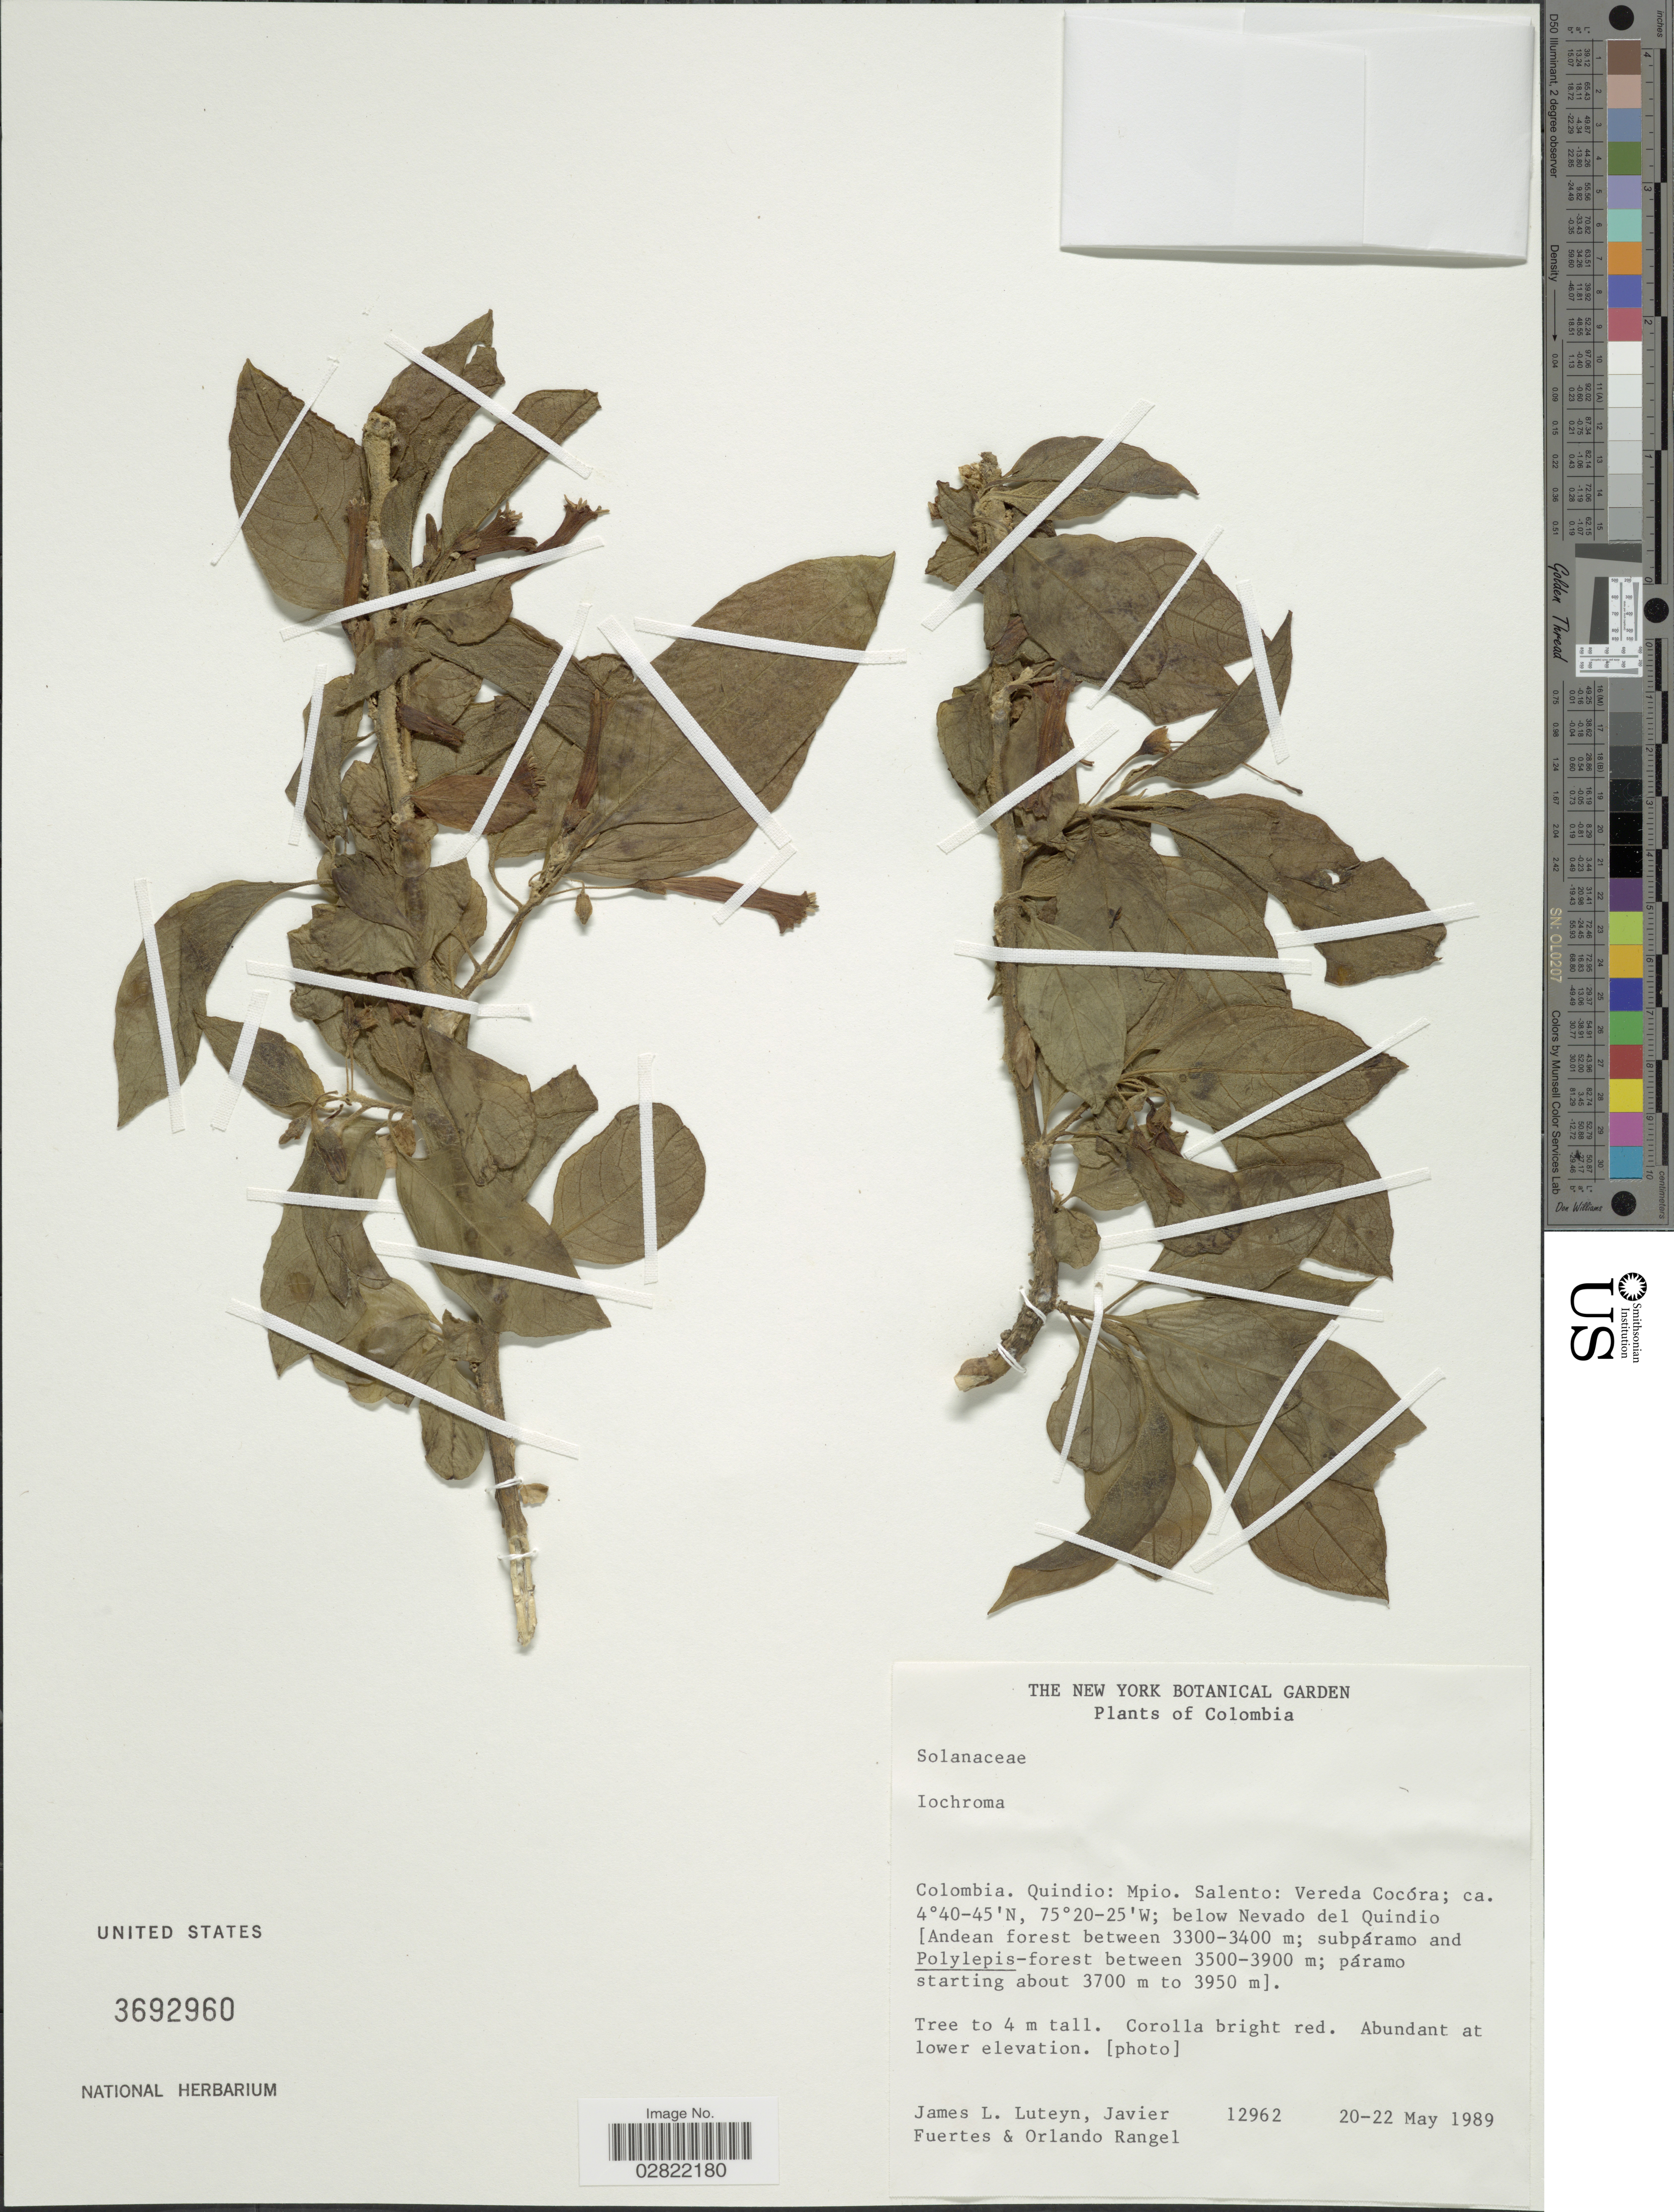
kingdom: Plantae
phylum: Tracheophyta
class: Magnoliopsida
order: Solanales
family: Solanaceae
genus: Iochroma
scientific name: Iochroma sp.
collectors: J. L. Luteyn, J. Fuertes & O. Rangel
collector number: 12962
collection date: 1989-05-20/1989-05-22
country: Colombia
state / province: Quindío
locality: Quindio: Mpio. Salento: Vereda Cocóra, below Nevado del Quindio.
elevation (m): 3300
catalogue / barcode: US 3692960